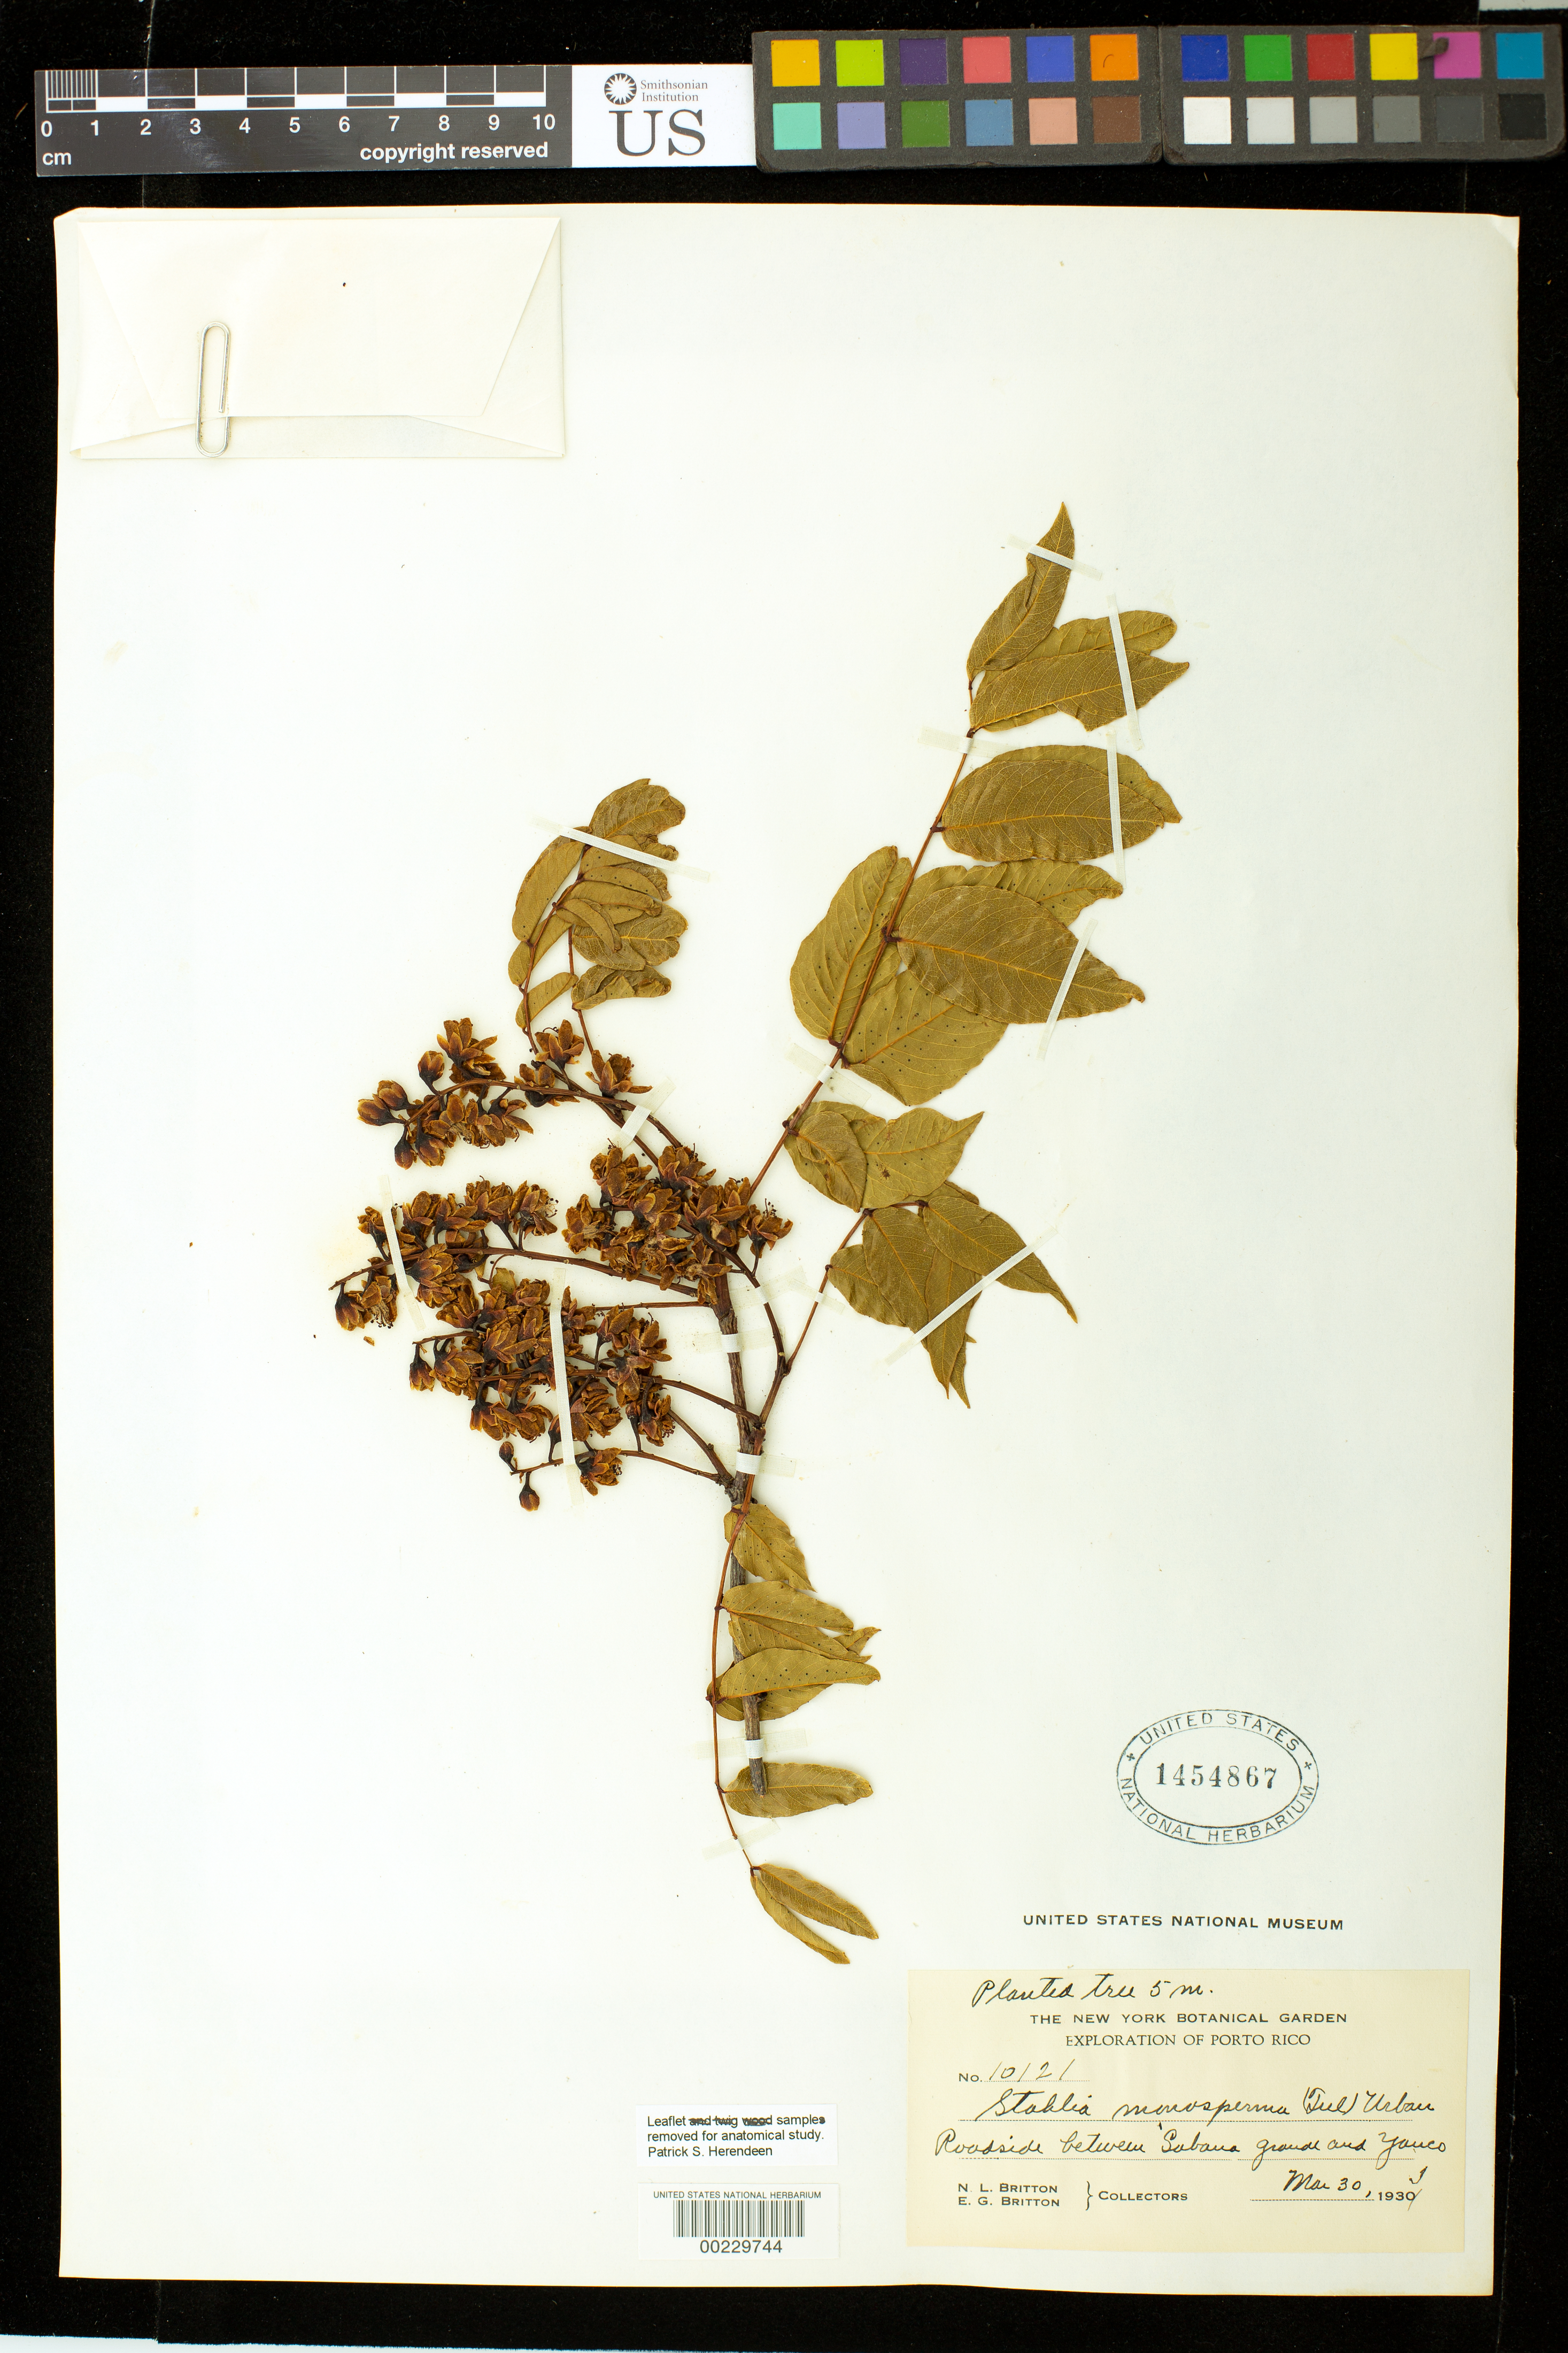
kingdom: Plantae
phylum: Tracheophyta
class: Magnoliopsida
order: Fabales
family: Fabaceae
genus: Libidibia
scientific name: Libidibia monosperma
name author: (Tul.) Gagnon & G.P. Lewis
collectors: N. Britton & E. G. Britton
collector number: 10121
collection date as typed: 30 Mar 1933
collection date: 1933-03-30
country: Puerto Rico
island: Greater Antilles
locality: Roadside between sabana grande and yauco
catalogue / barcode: US 1454867